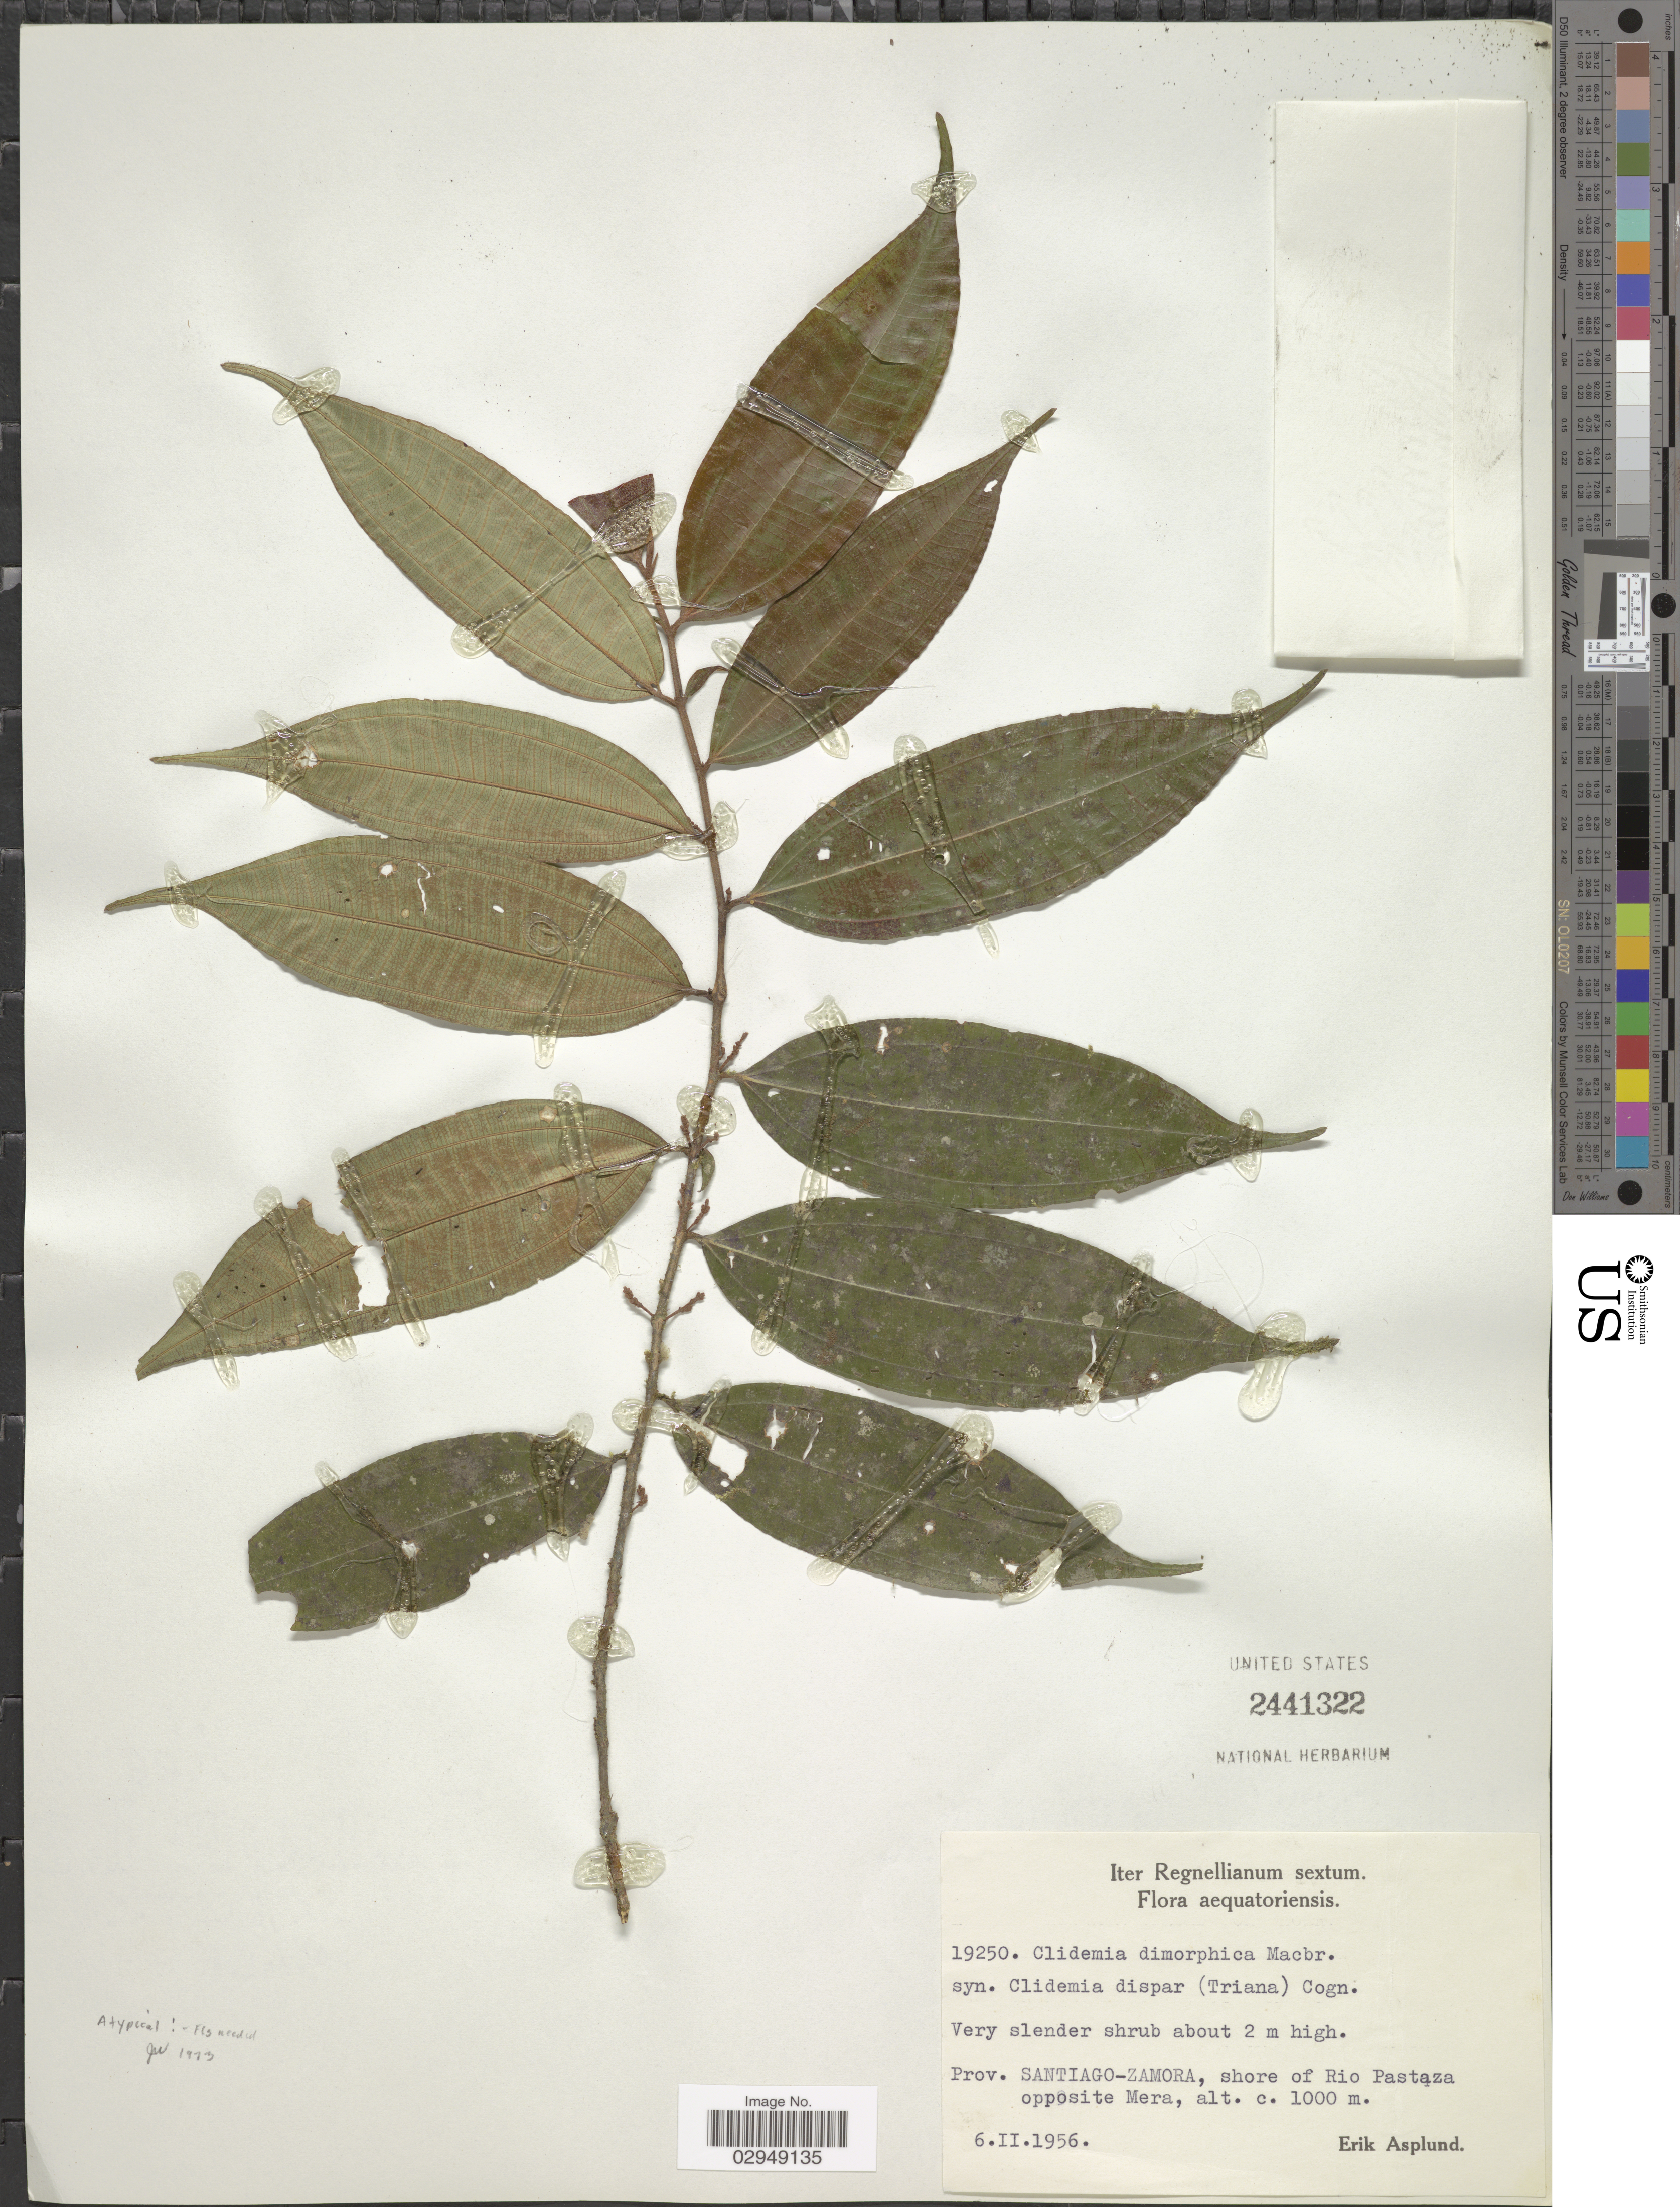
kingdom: Plantae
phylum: Tracheophyta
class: Magnoliopsida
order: Myrtales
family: Melastomataceae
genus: Clidemia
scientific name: Clidemia dimorphica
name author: J.F. Macbr.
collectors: E. Asplund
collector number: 19250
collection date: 1956-02-06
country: Ecuador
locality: Prov. Santiago-Zamora, shore of Rio Pastaza, opposite Mera.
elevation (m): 1000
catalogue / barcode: US 2441322